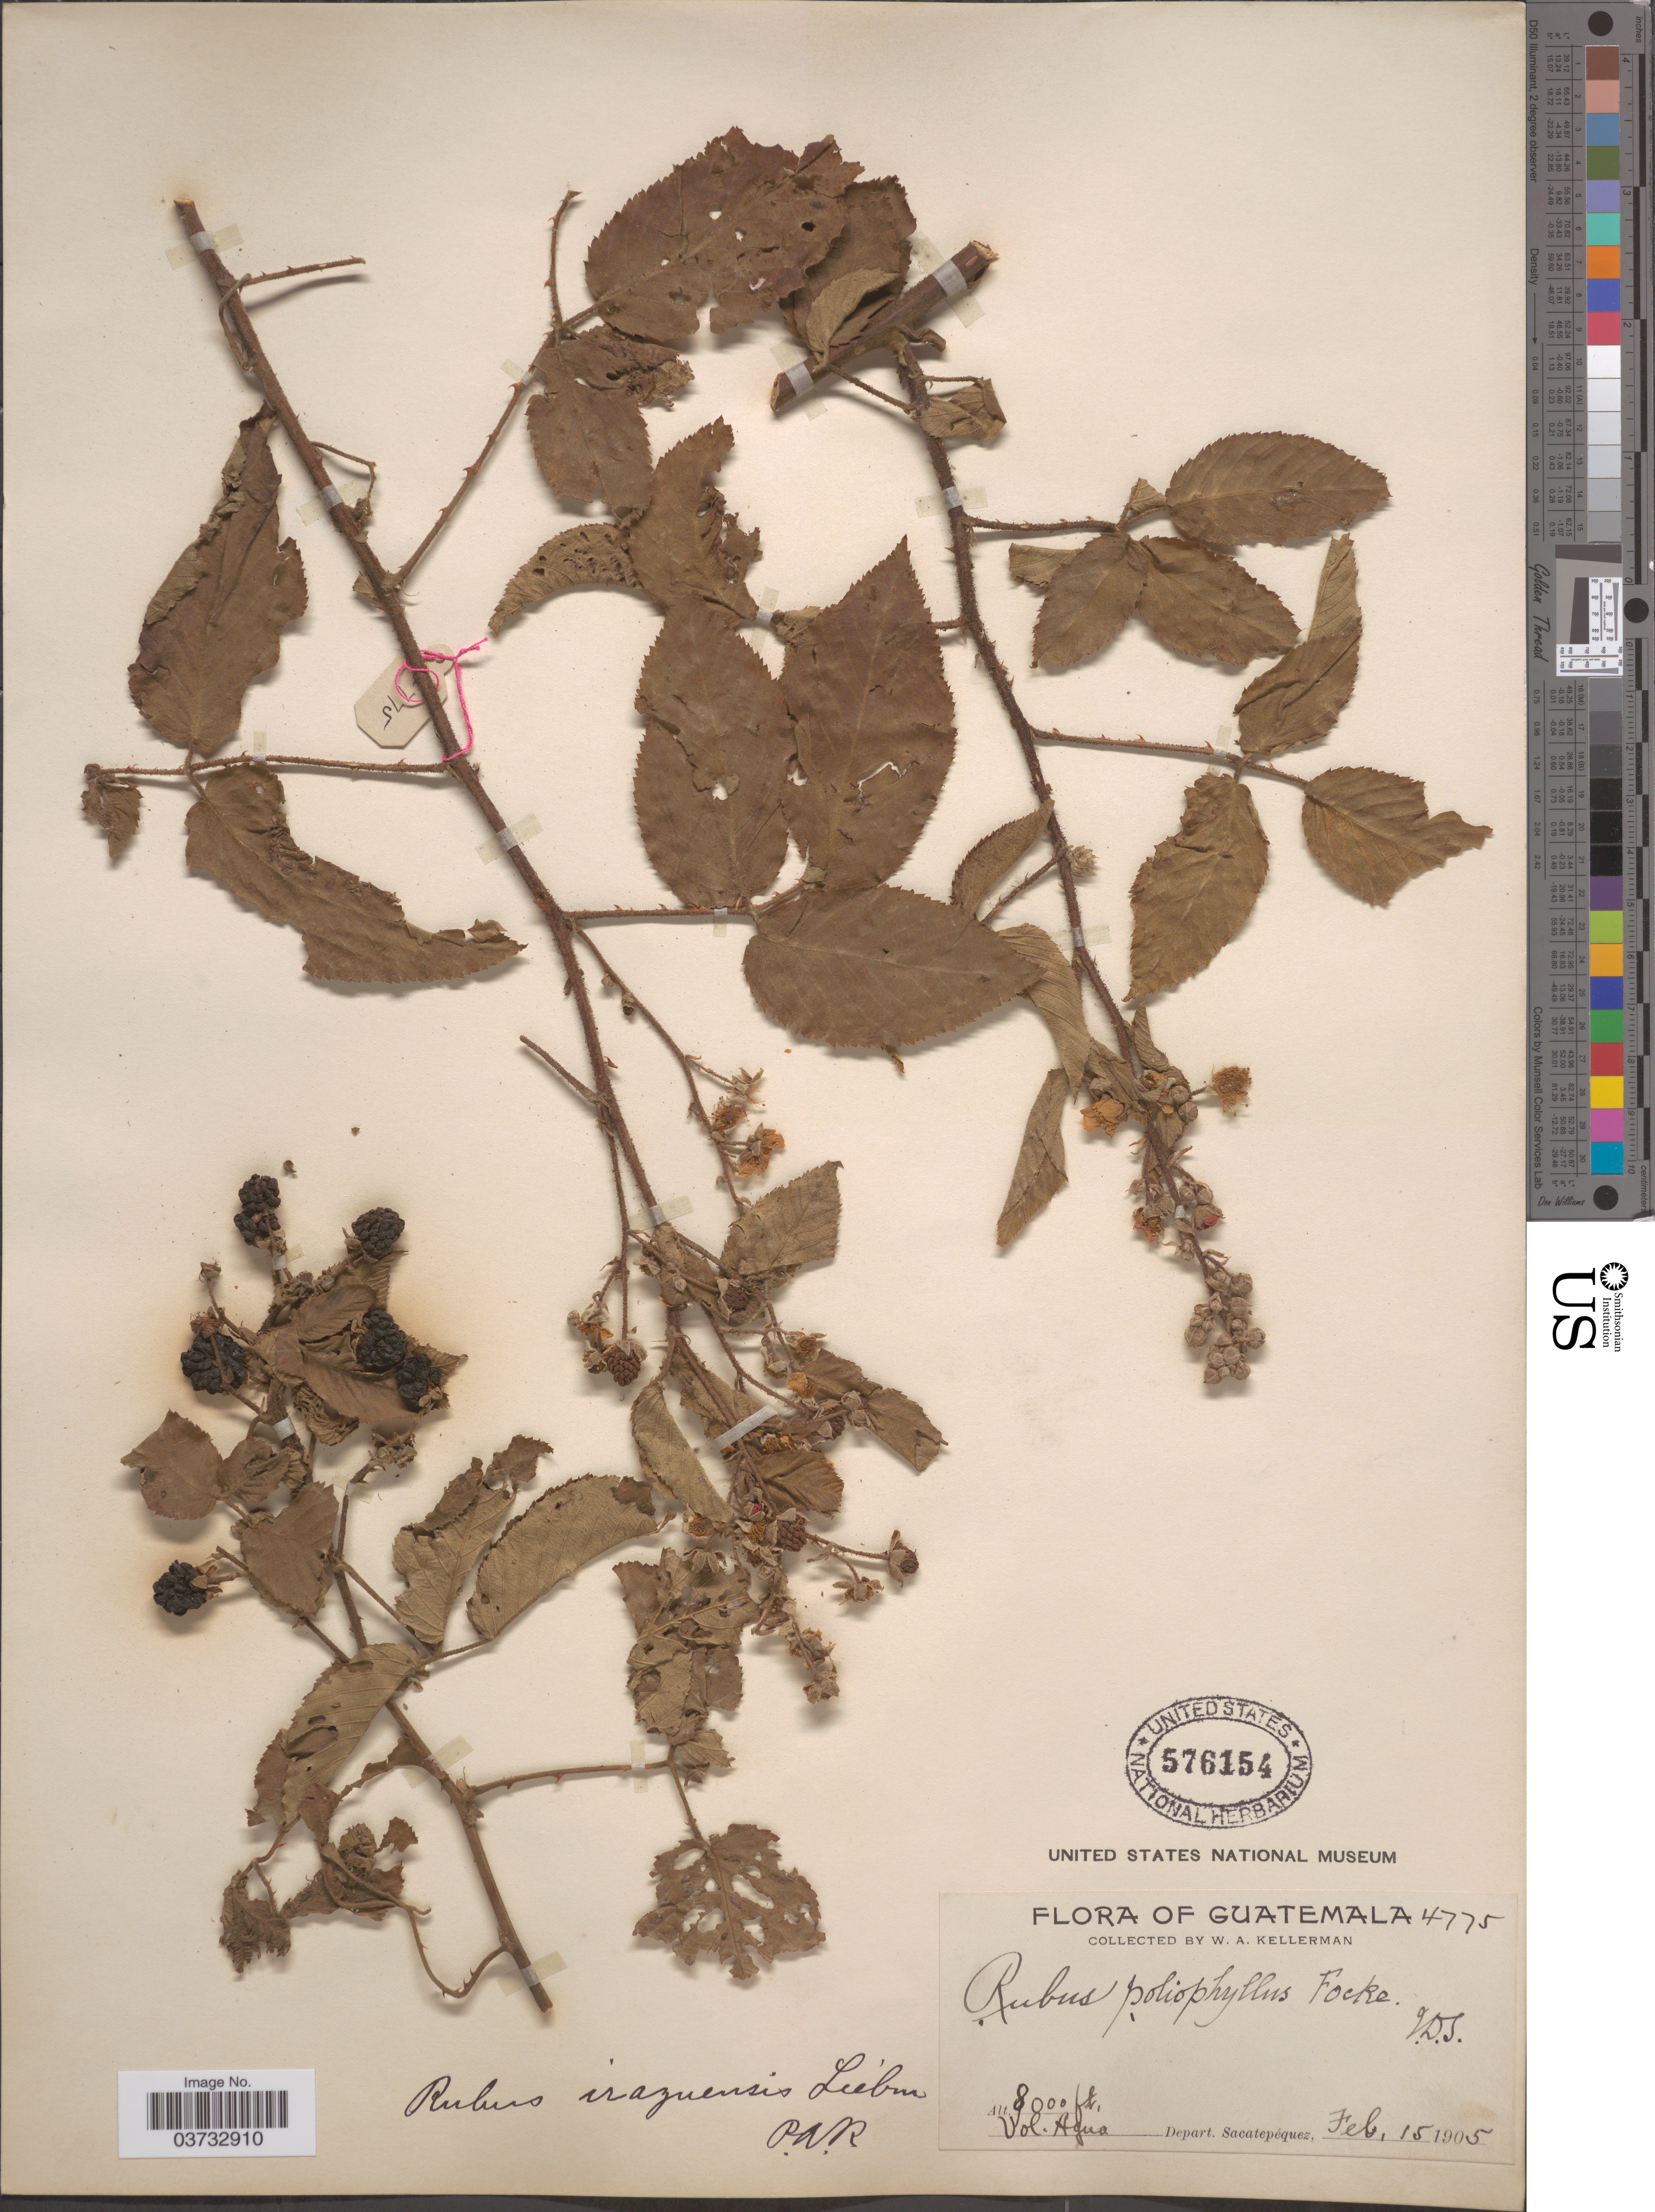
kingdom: Plantae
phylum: Tracheophyta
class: Magnoliopsida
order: Rosales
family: Rosaceae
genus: Rubus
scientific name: Rubus irasuensis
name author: Liebm.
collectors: W. Kellerman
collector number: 4775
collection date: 1905-02-15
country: Guatemala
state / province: Sacatepequez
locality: Vol. Agua Depart. Sacatepéquez.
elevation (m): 2438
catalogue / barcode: US 576154